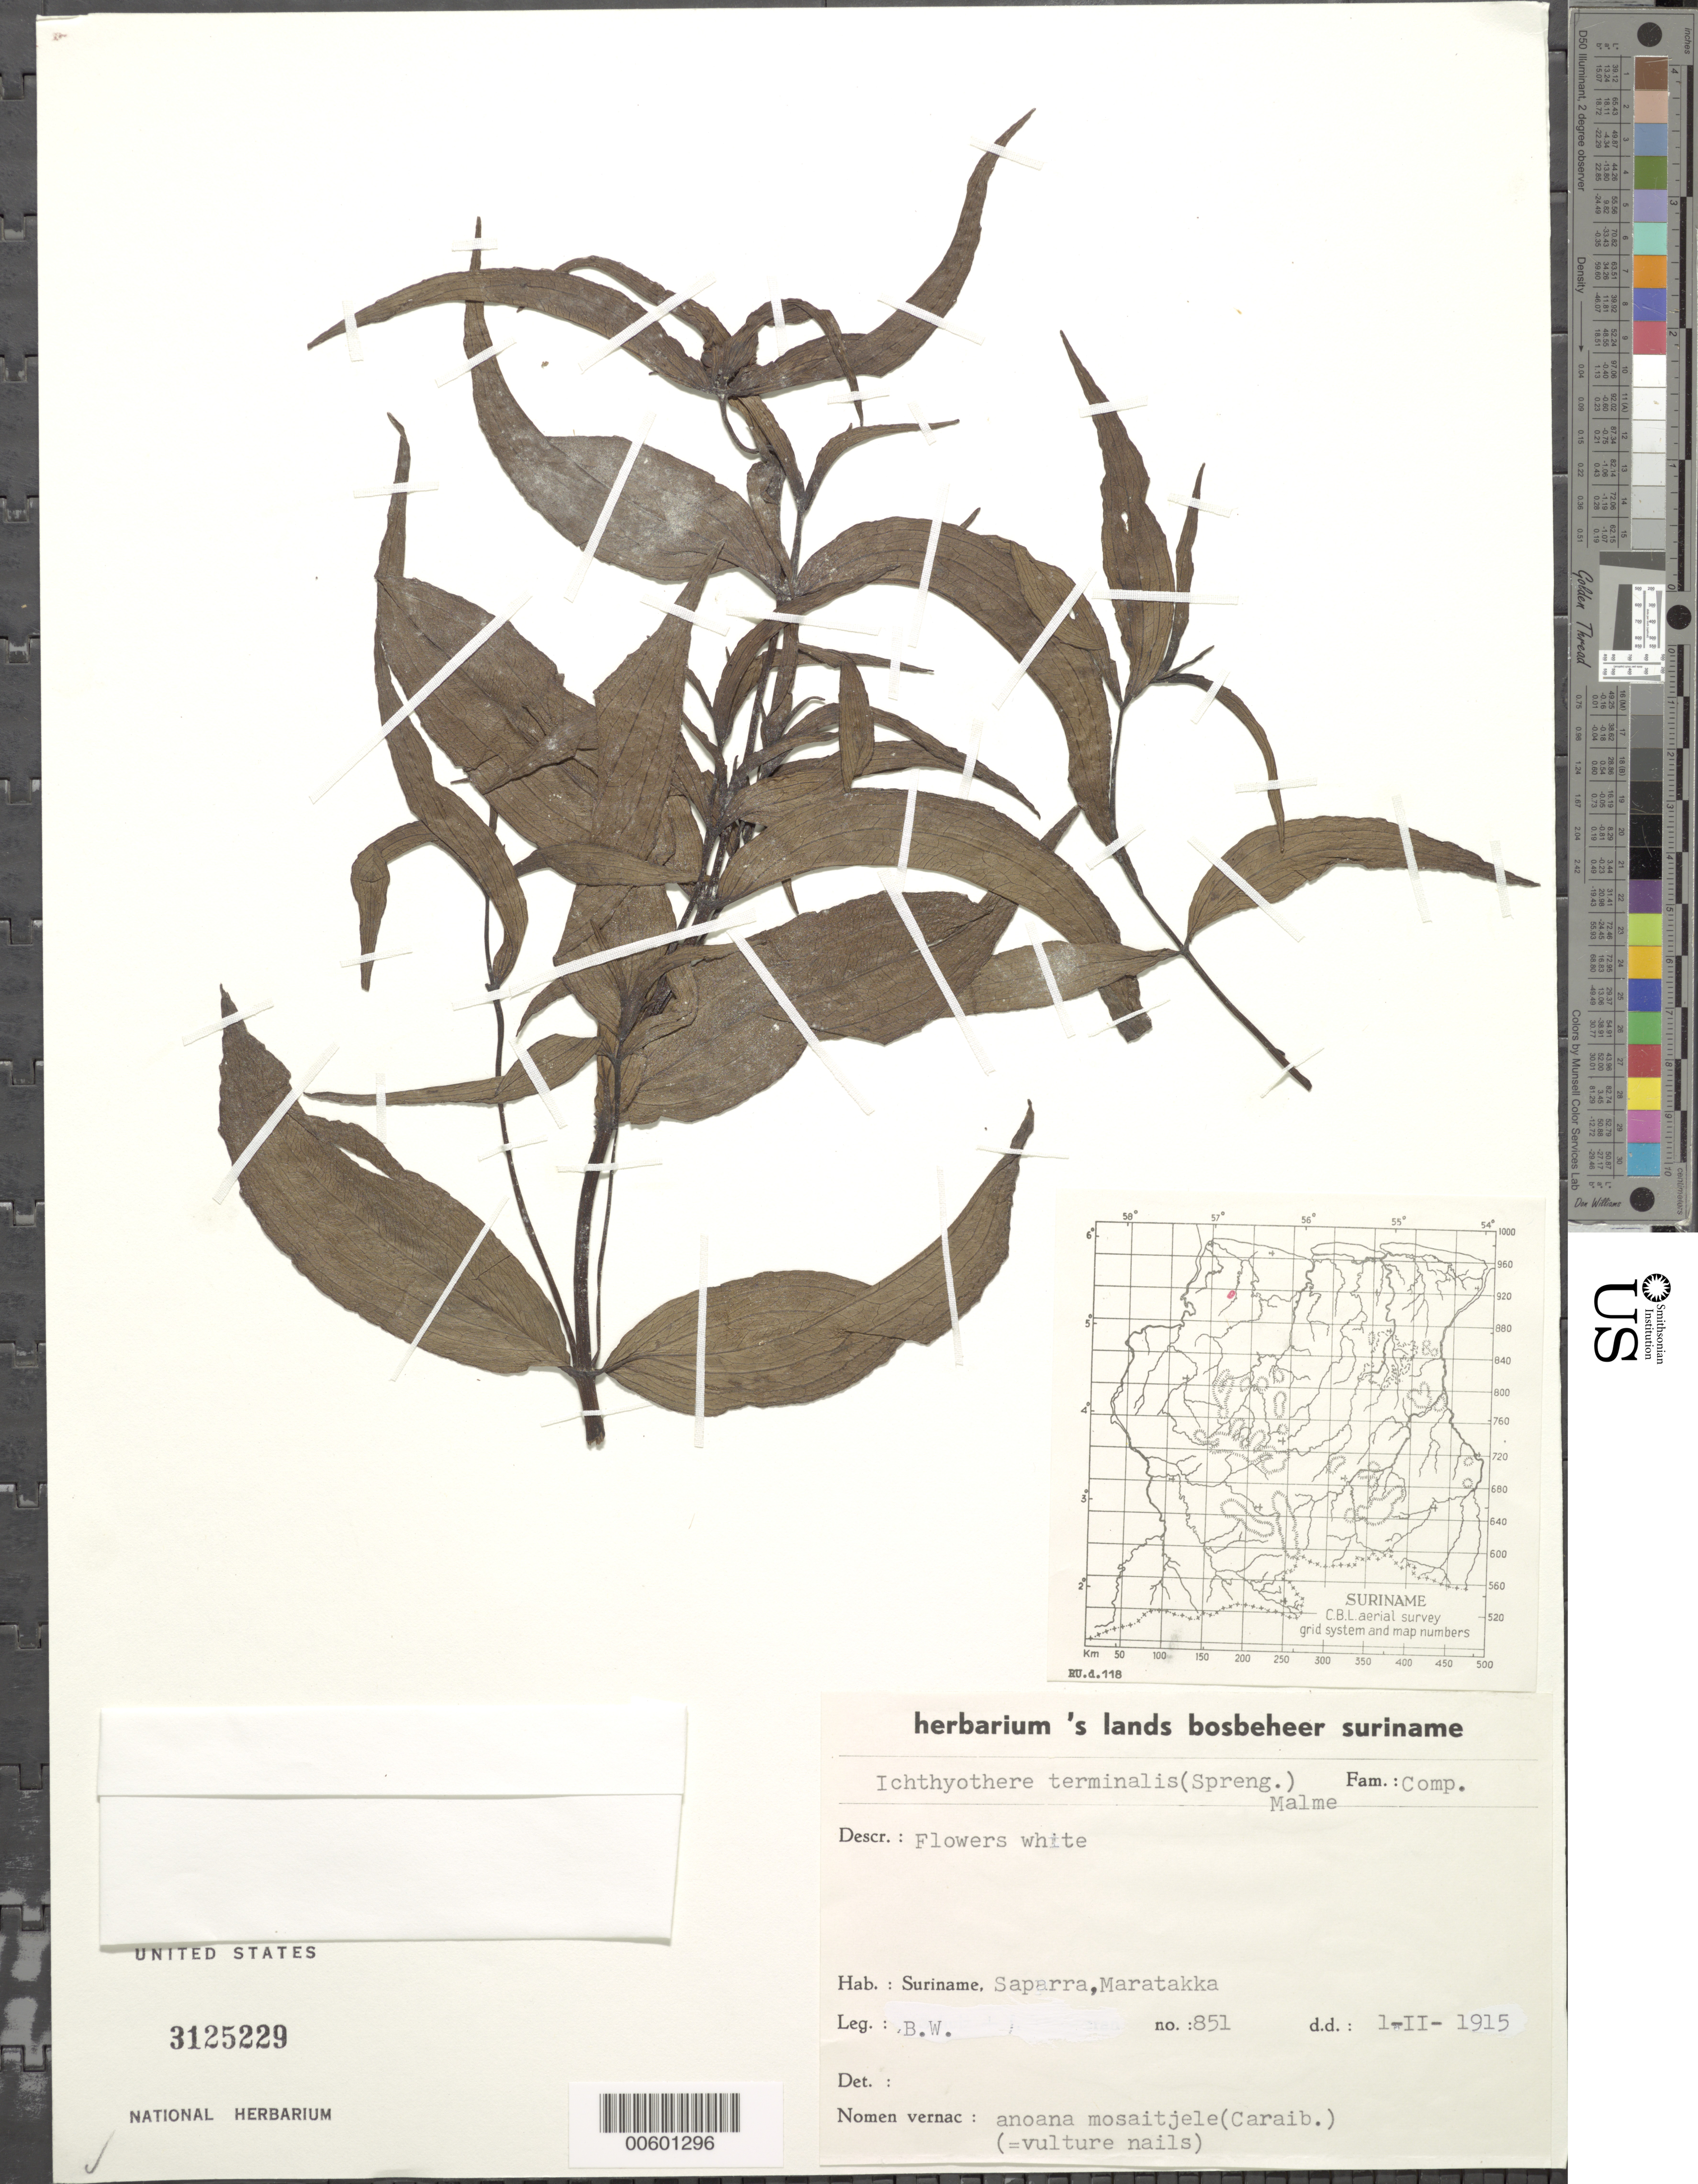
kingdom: Plantae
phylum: Tracheophyta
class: Magnoliopsida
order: Asterales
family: Asteraceae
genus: Ichthyothere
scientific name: Ichthyothere terminalis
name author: (Spreng.) S.F. Blake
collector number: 851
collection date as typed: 1-Feb-15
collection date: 1915-02-01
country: Suriname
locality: Maratakka R., Saparra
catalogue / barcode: US 3125229